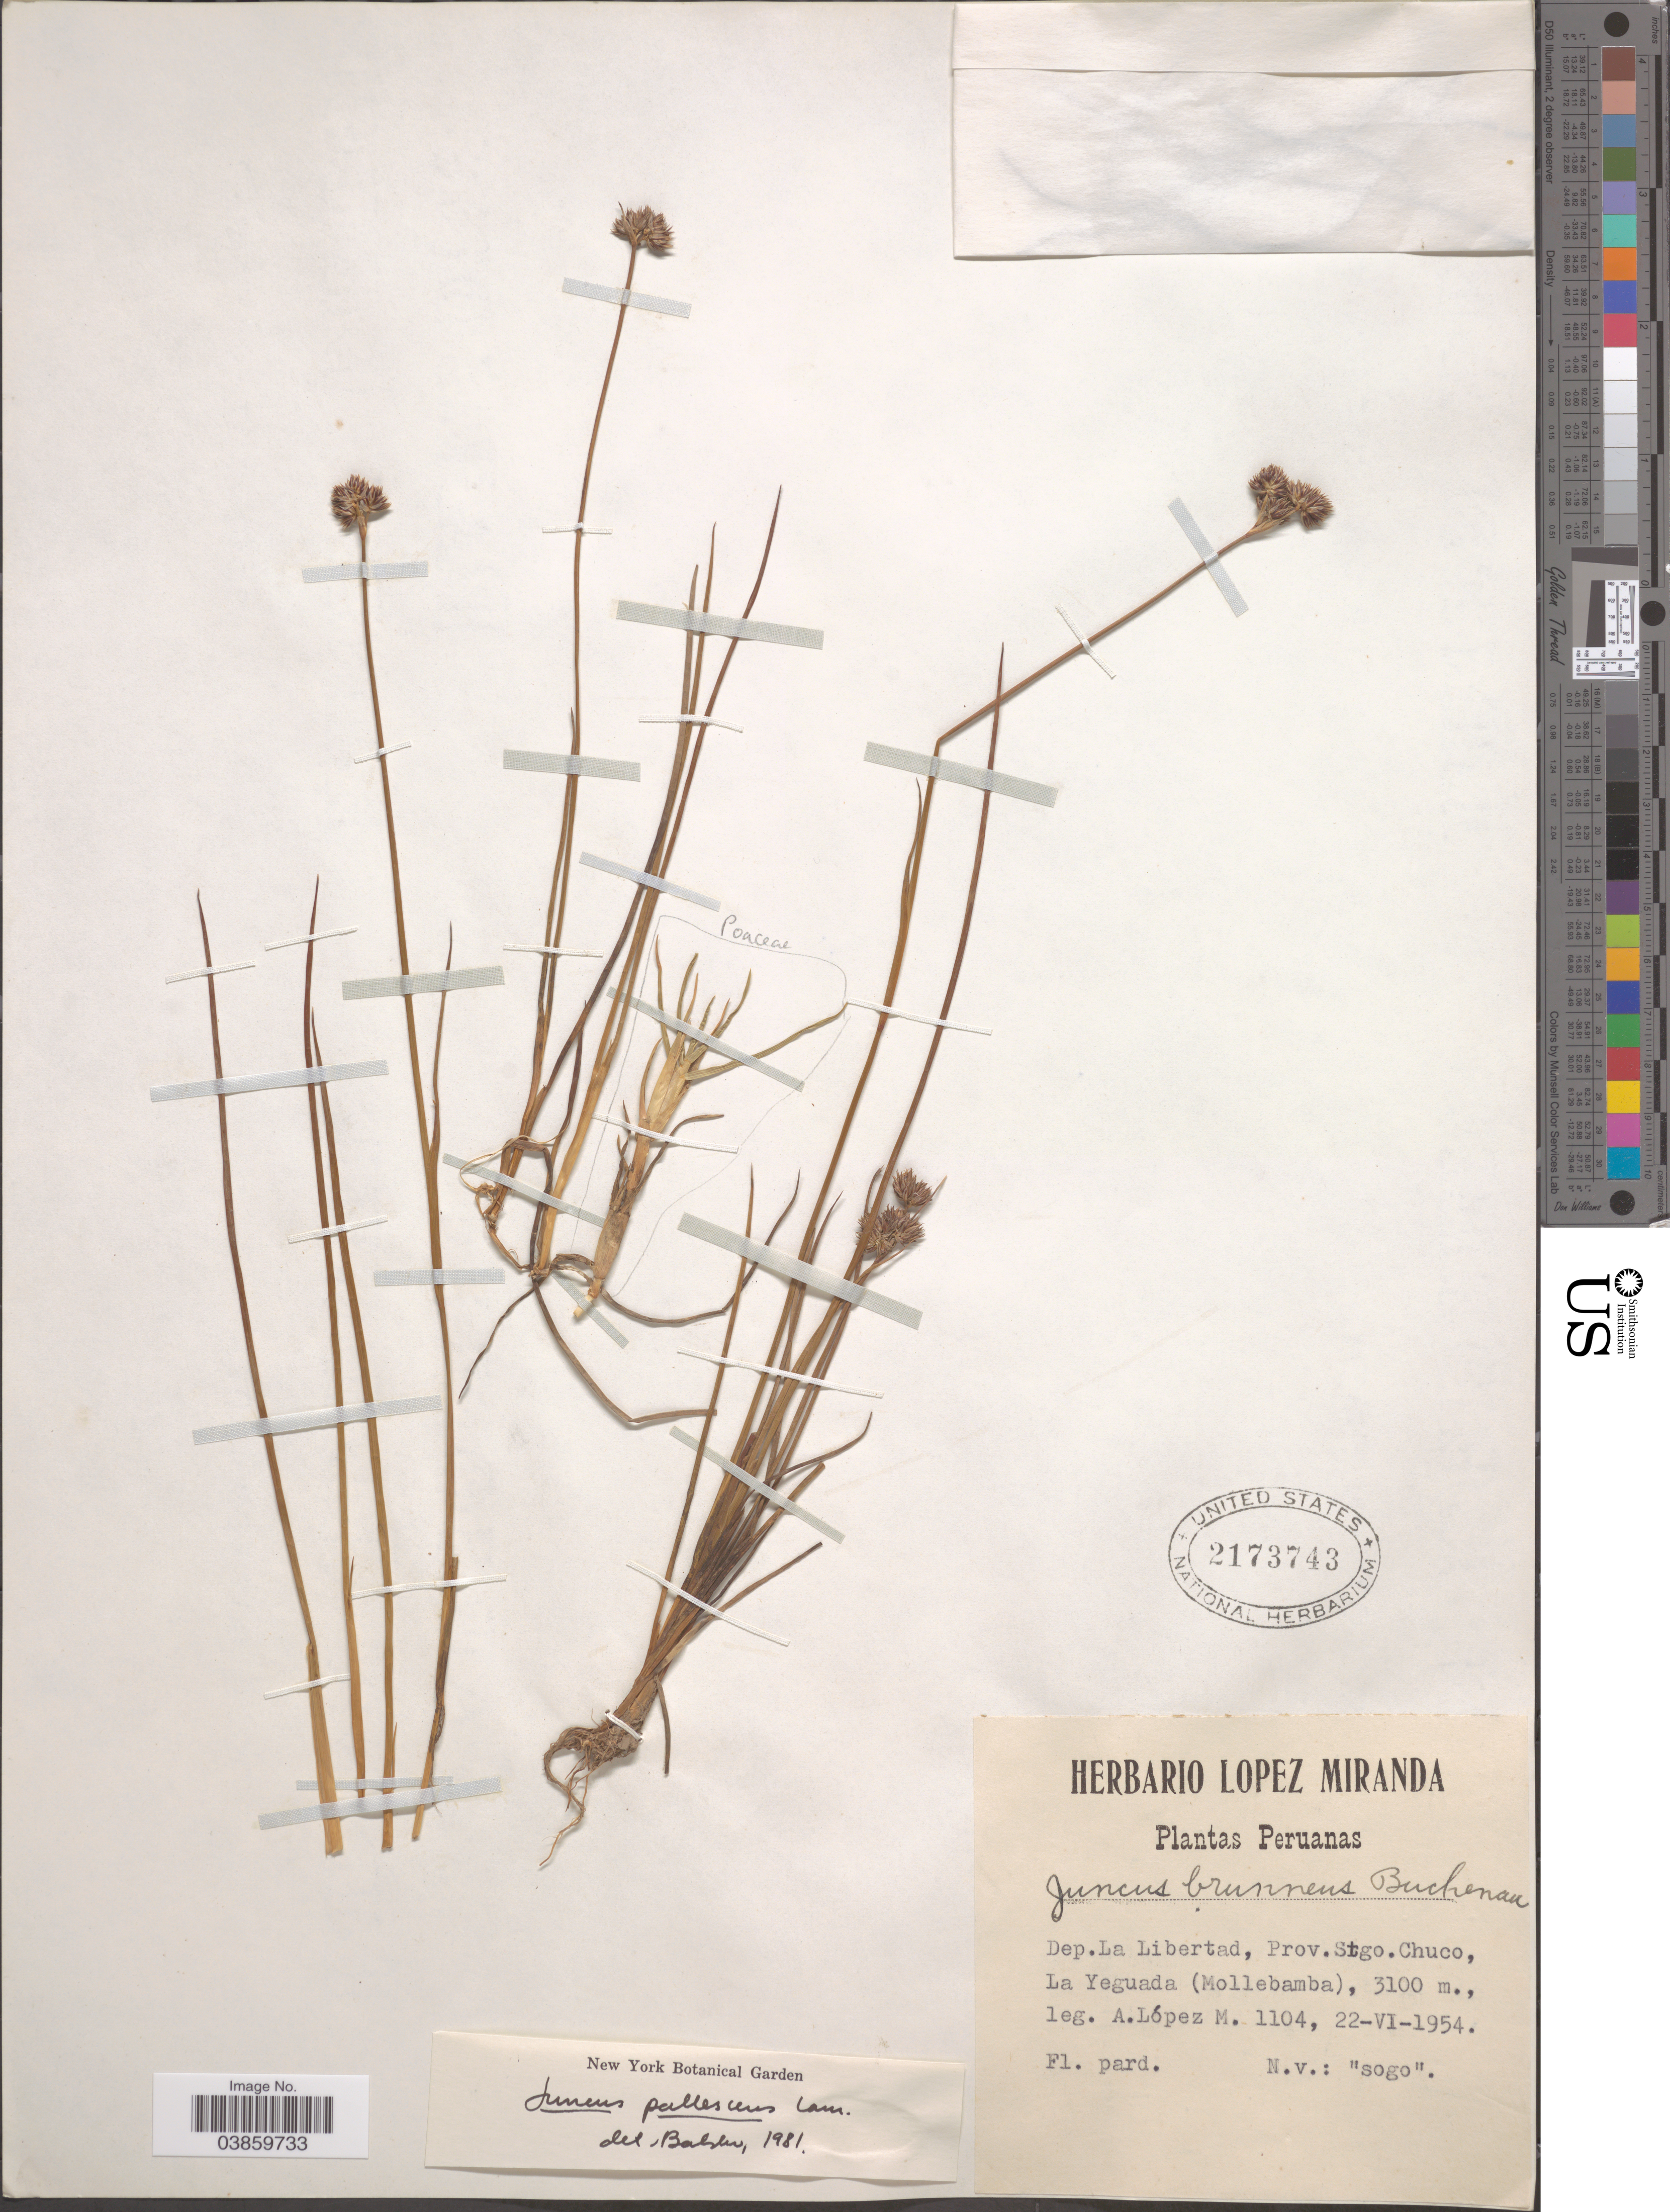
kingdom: Plantae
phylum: Tracheophyta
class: Liliopsida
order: Poales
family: Juncaceae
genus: Juncus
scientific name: Juncus pallescens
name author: Lam.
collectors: A. López M.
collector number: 1104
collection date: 1954-06-22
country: Peru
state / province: La Libertad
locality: Dep. La Libertad, Prov. Stgo. Chuco, La Yeguada (Mollebamba).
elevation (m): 3100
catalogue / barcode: US 2173743